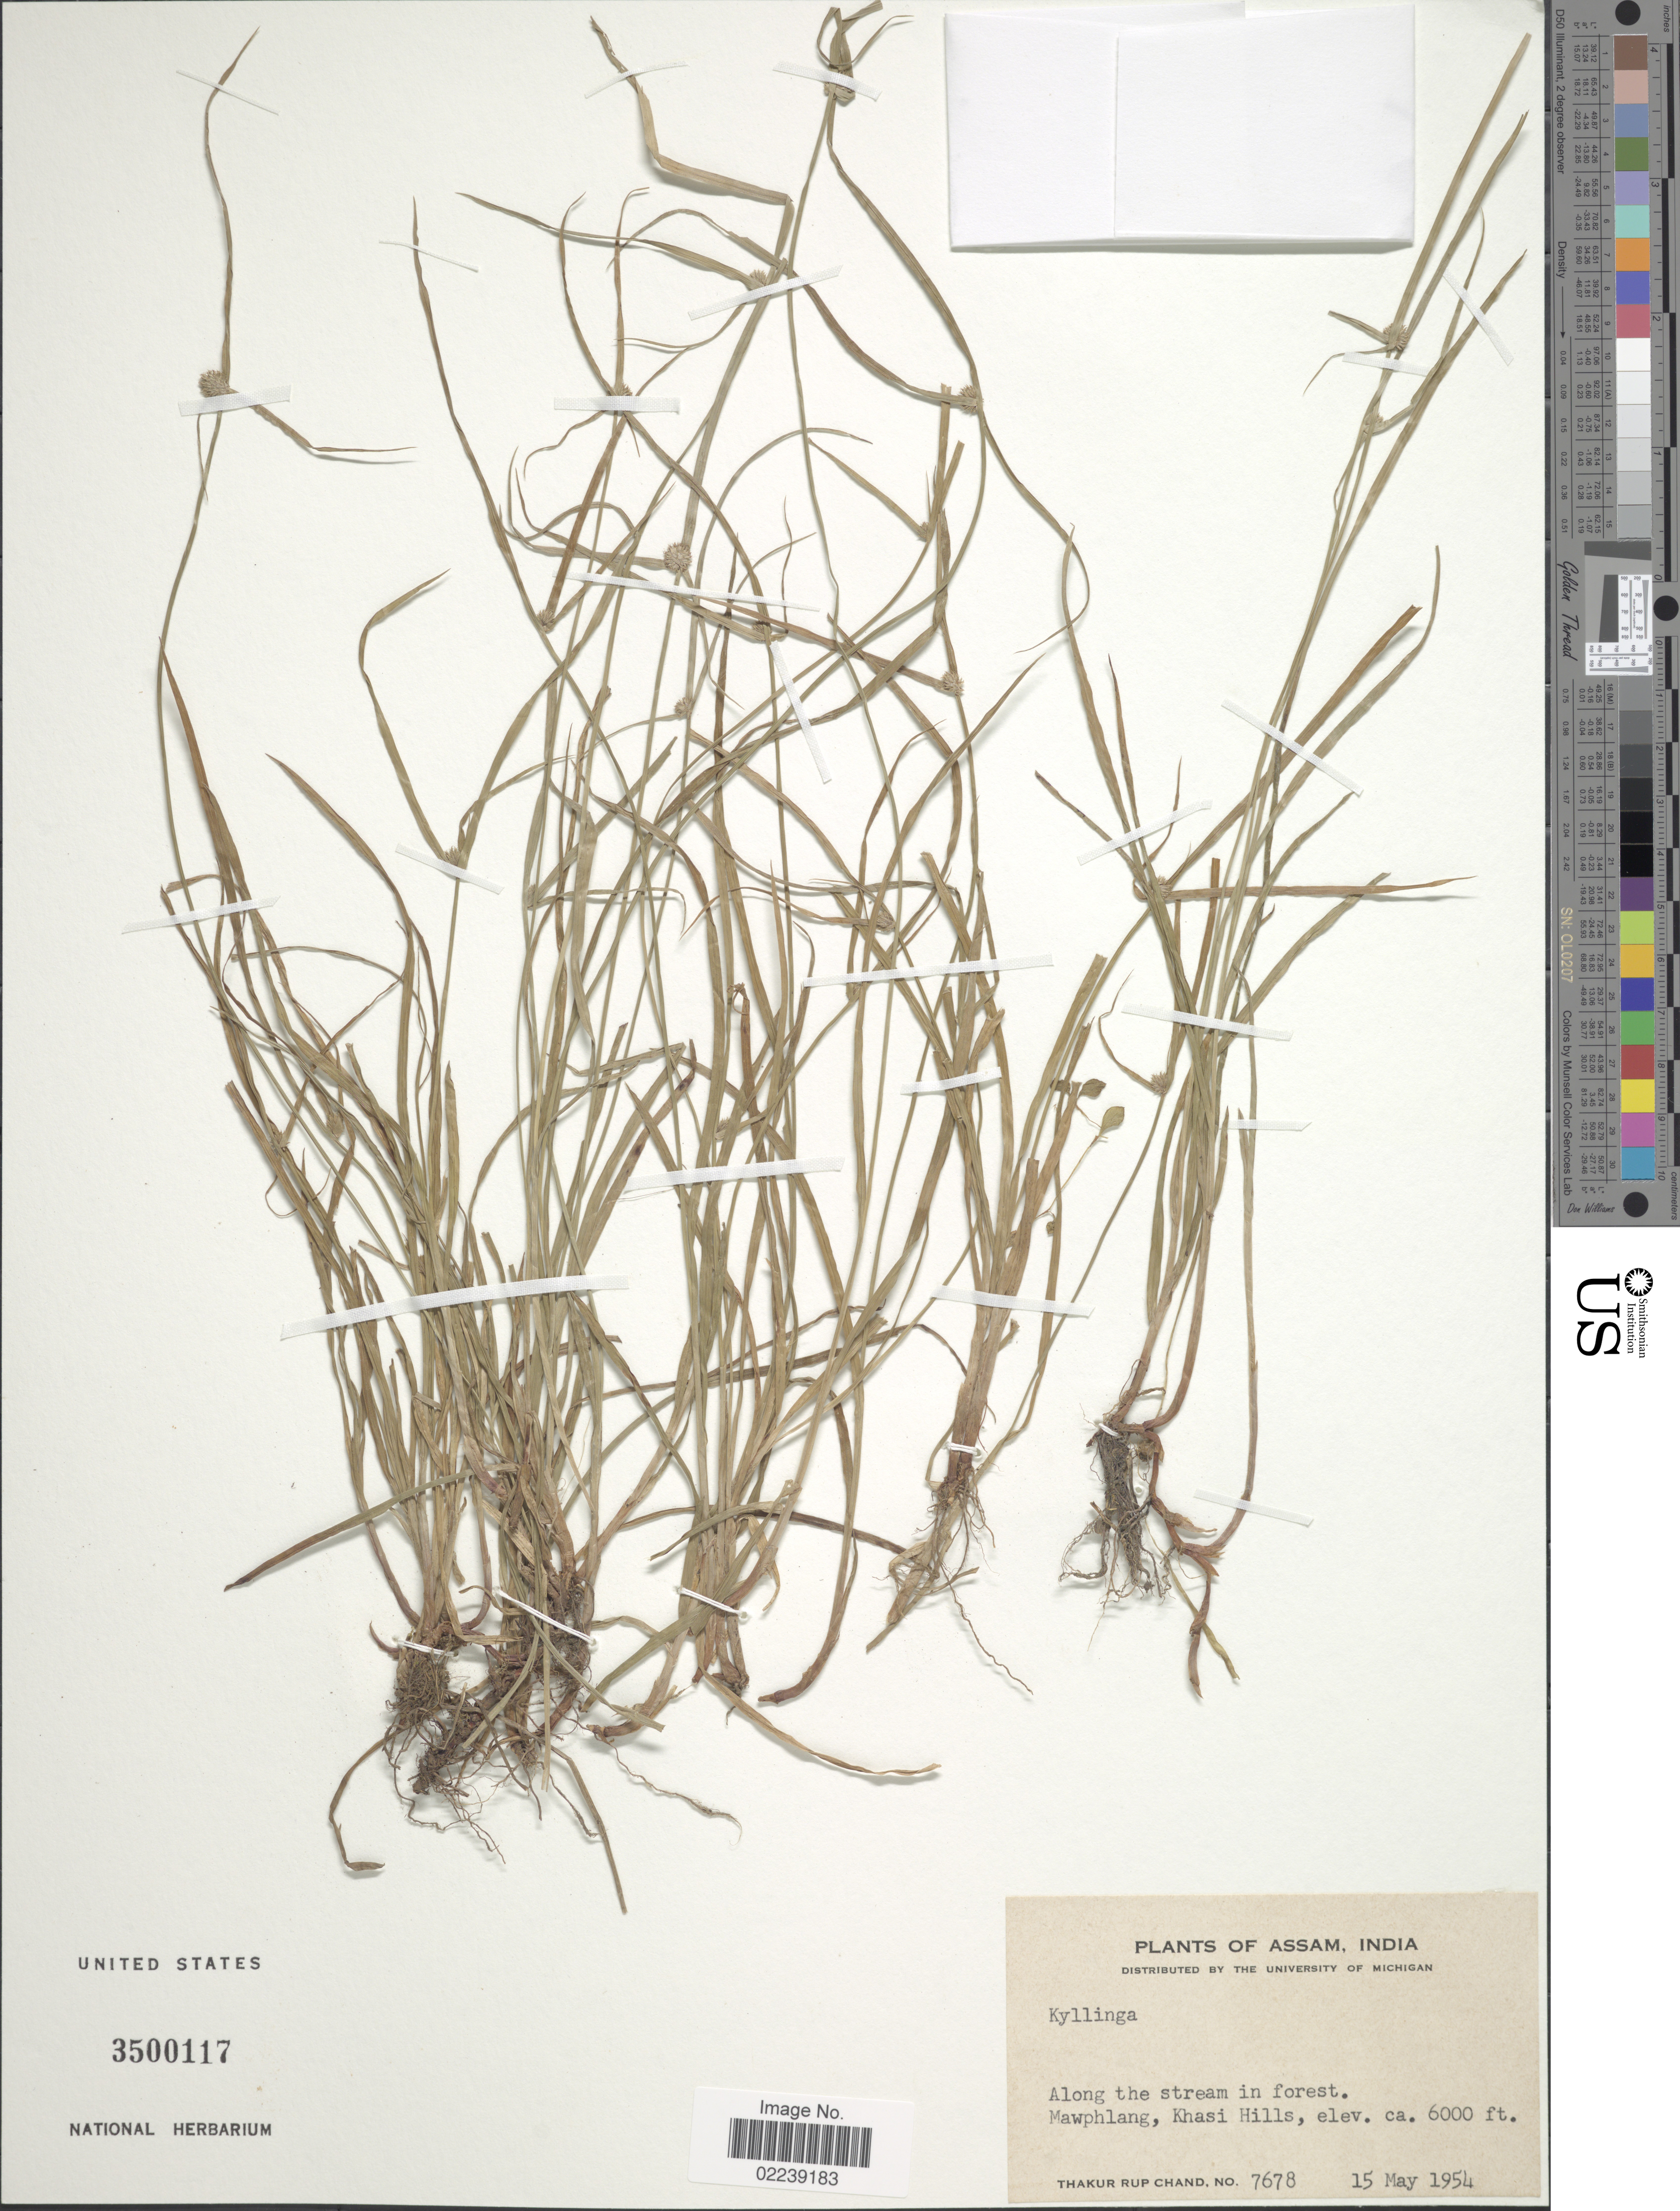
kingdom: Plantae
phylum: Tracheophyta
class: Liliopsida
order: Poales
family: Cyperaceae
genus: Cyperus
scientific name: Cyperus brevifolius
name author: (Rottb.) Hassk.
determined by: Strong, M. T., (US), Smithsonian Institution - National Museum of Natural History (UNITED STATES)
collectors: T. R. Chand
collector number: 7678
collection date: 1954-05-15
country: India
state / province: Meghalaya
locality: Mawphlang, Khasi Hills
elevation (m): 1829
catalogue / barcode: US 3500117